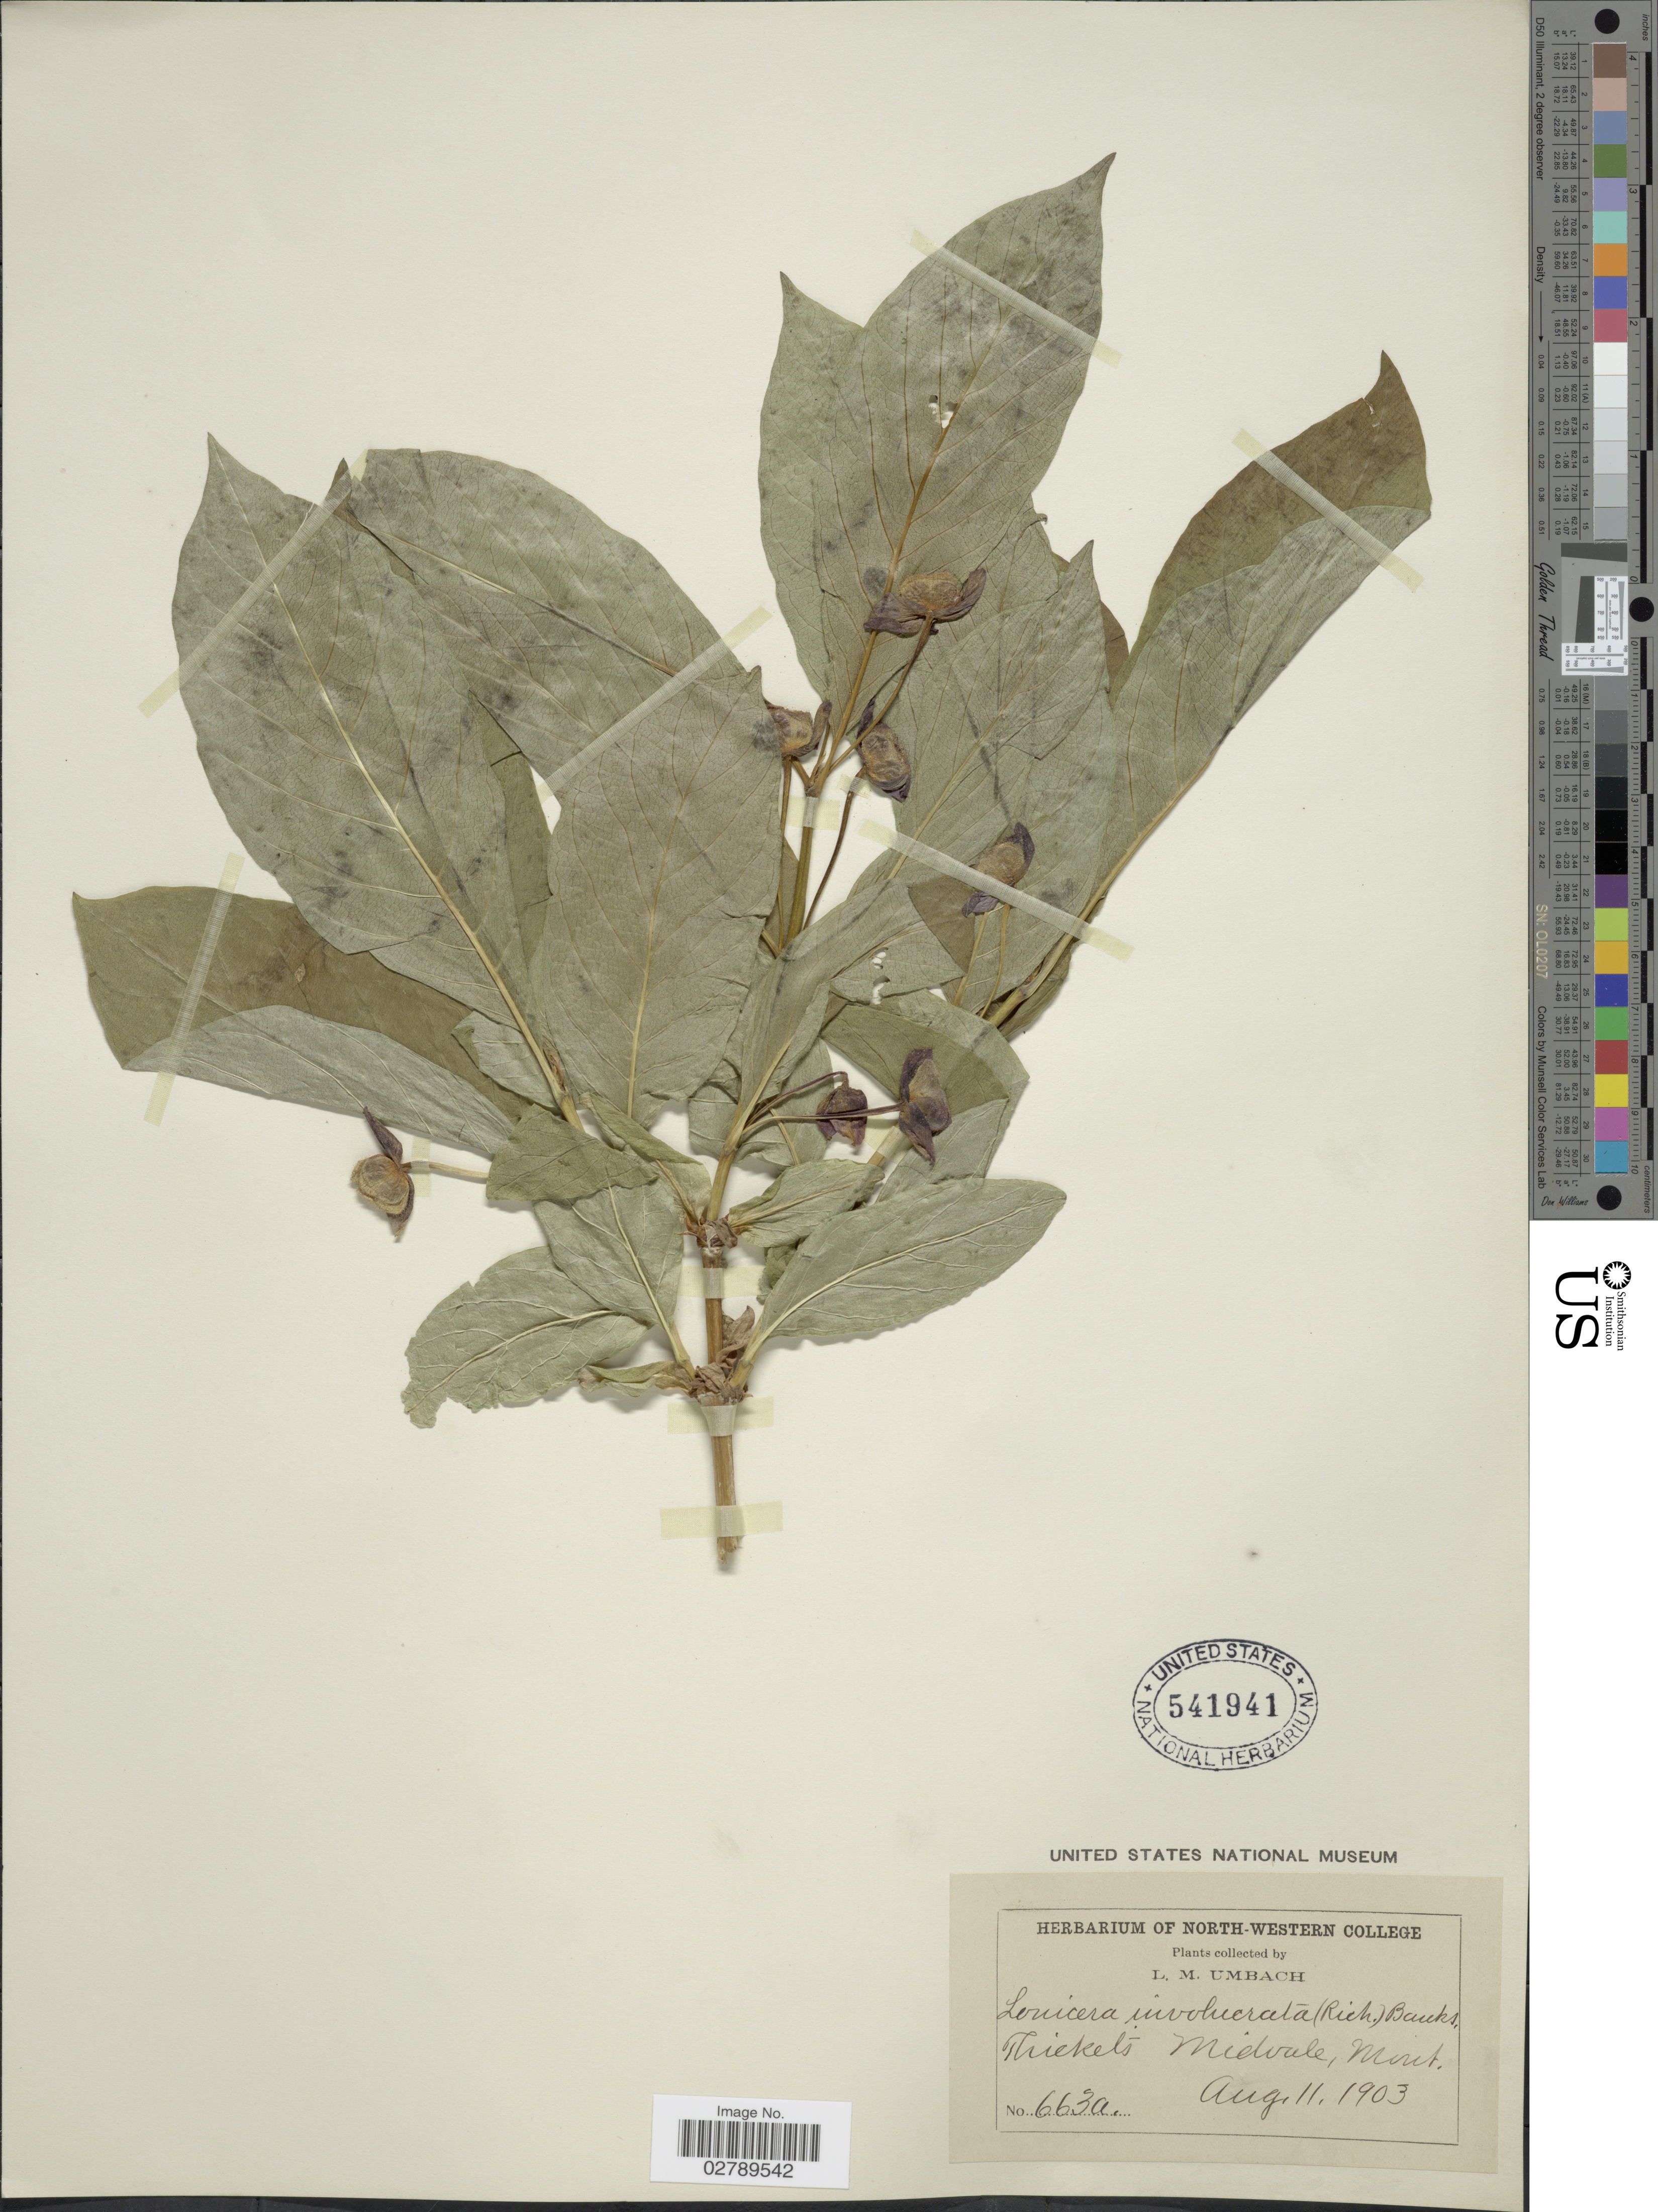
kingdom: Plantae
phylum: Tracheophyta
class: Magnoliopsida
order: Dipsacales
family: Caprifoliaceae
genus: Lonicera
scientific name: Lonicera involucrata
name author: (Richardson) Banks ex Spreng.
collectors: L. M. Umbach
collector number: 663a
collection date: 1903-08-11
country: United States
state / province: Montana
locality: Thickets Midvale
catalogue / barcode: US 541941